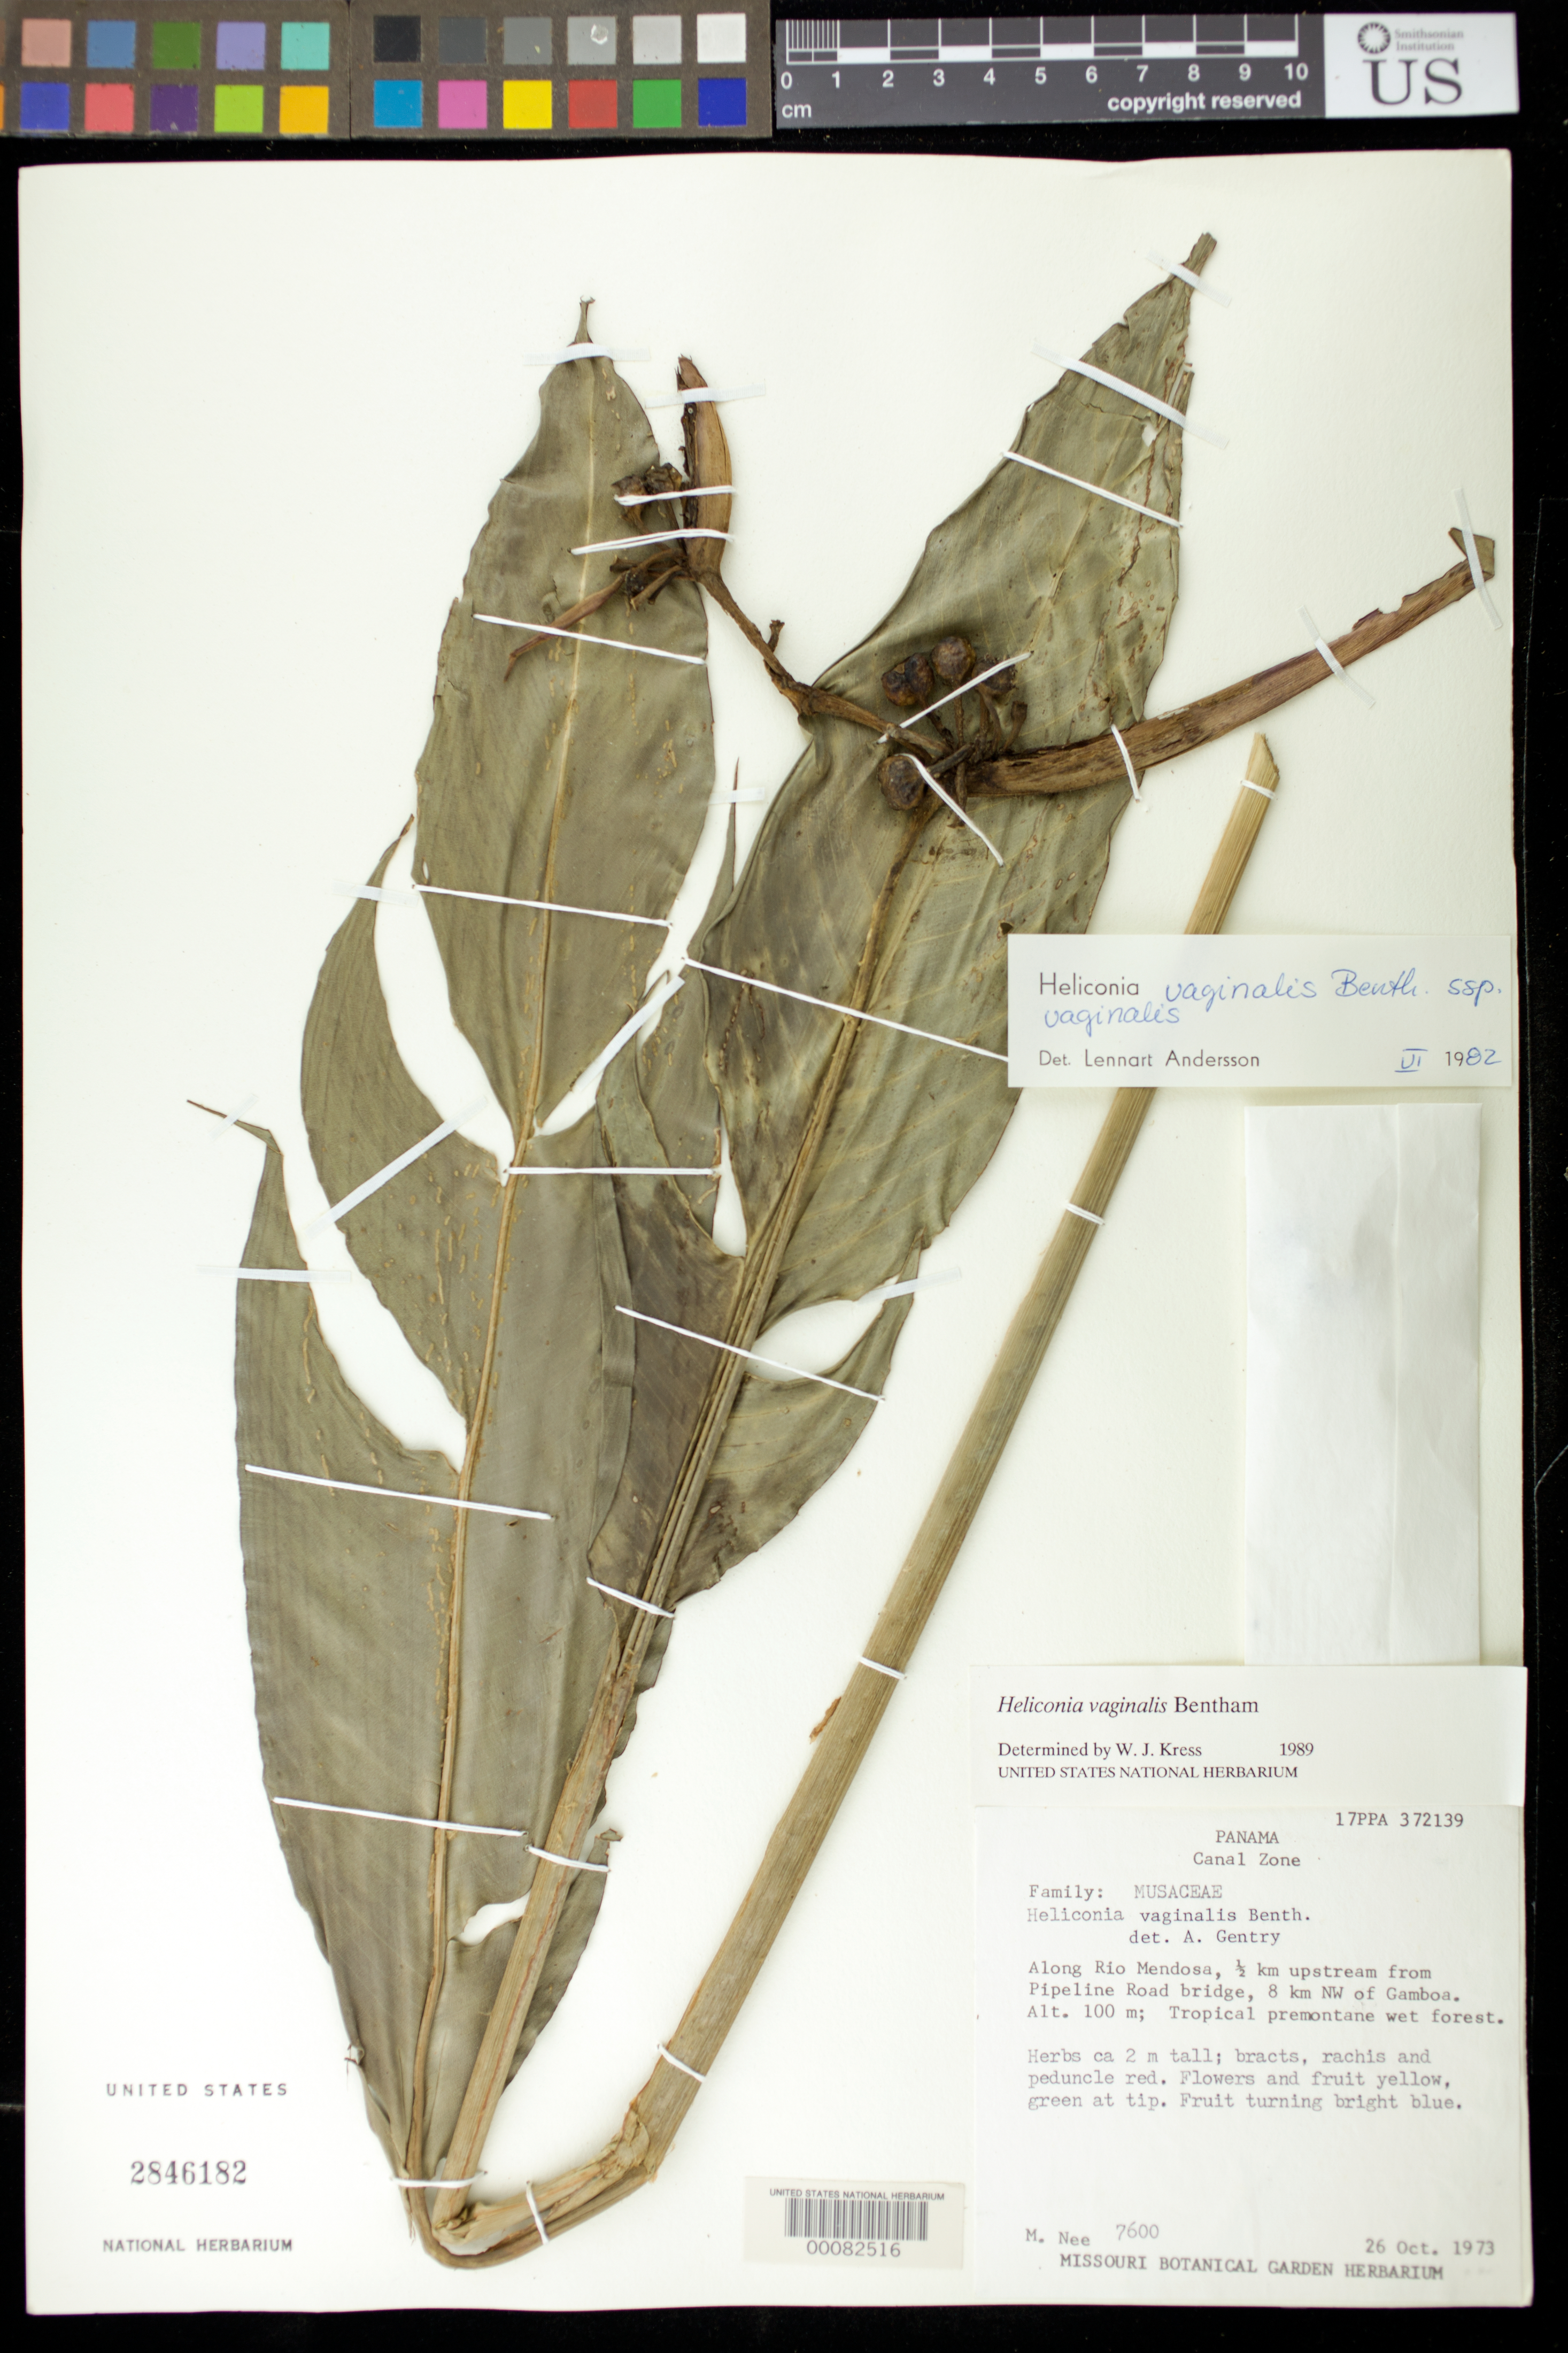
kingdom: Plantae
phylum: Tracheophyta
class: Liliopsida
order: Zingiberales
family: Heliconiaceae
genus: Heliconia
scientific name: Heliconia vaginalis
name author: Benth.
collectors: M. Nee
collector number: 7600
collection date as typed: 26 Oct 1973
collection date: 1973-10-26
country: Panama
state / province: Colón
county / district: Canal Zone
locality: Along Rio Mendosa, 1/2 km upstream from Pipeline Road bridge, 8 km NW of Gamboa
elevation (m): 100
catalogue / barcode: US 2846182